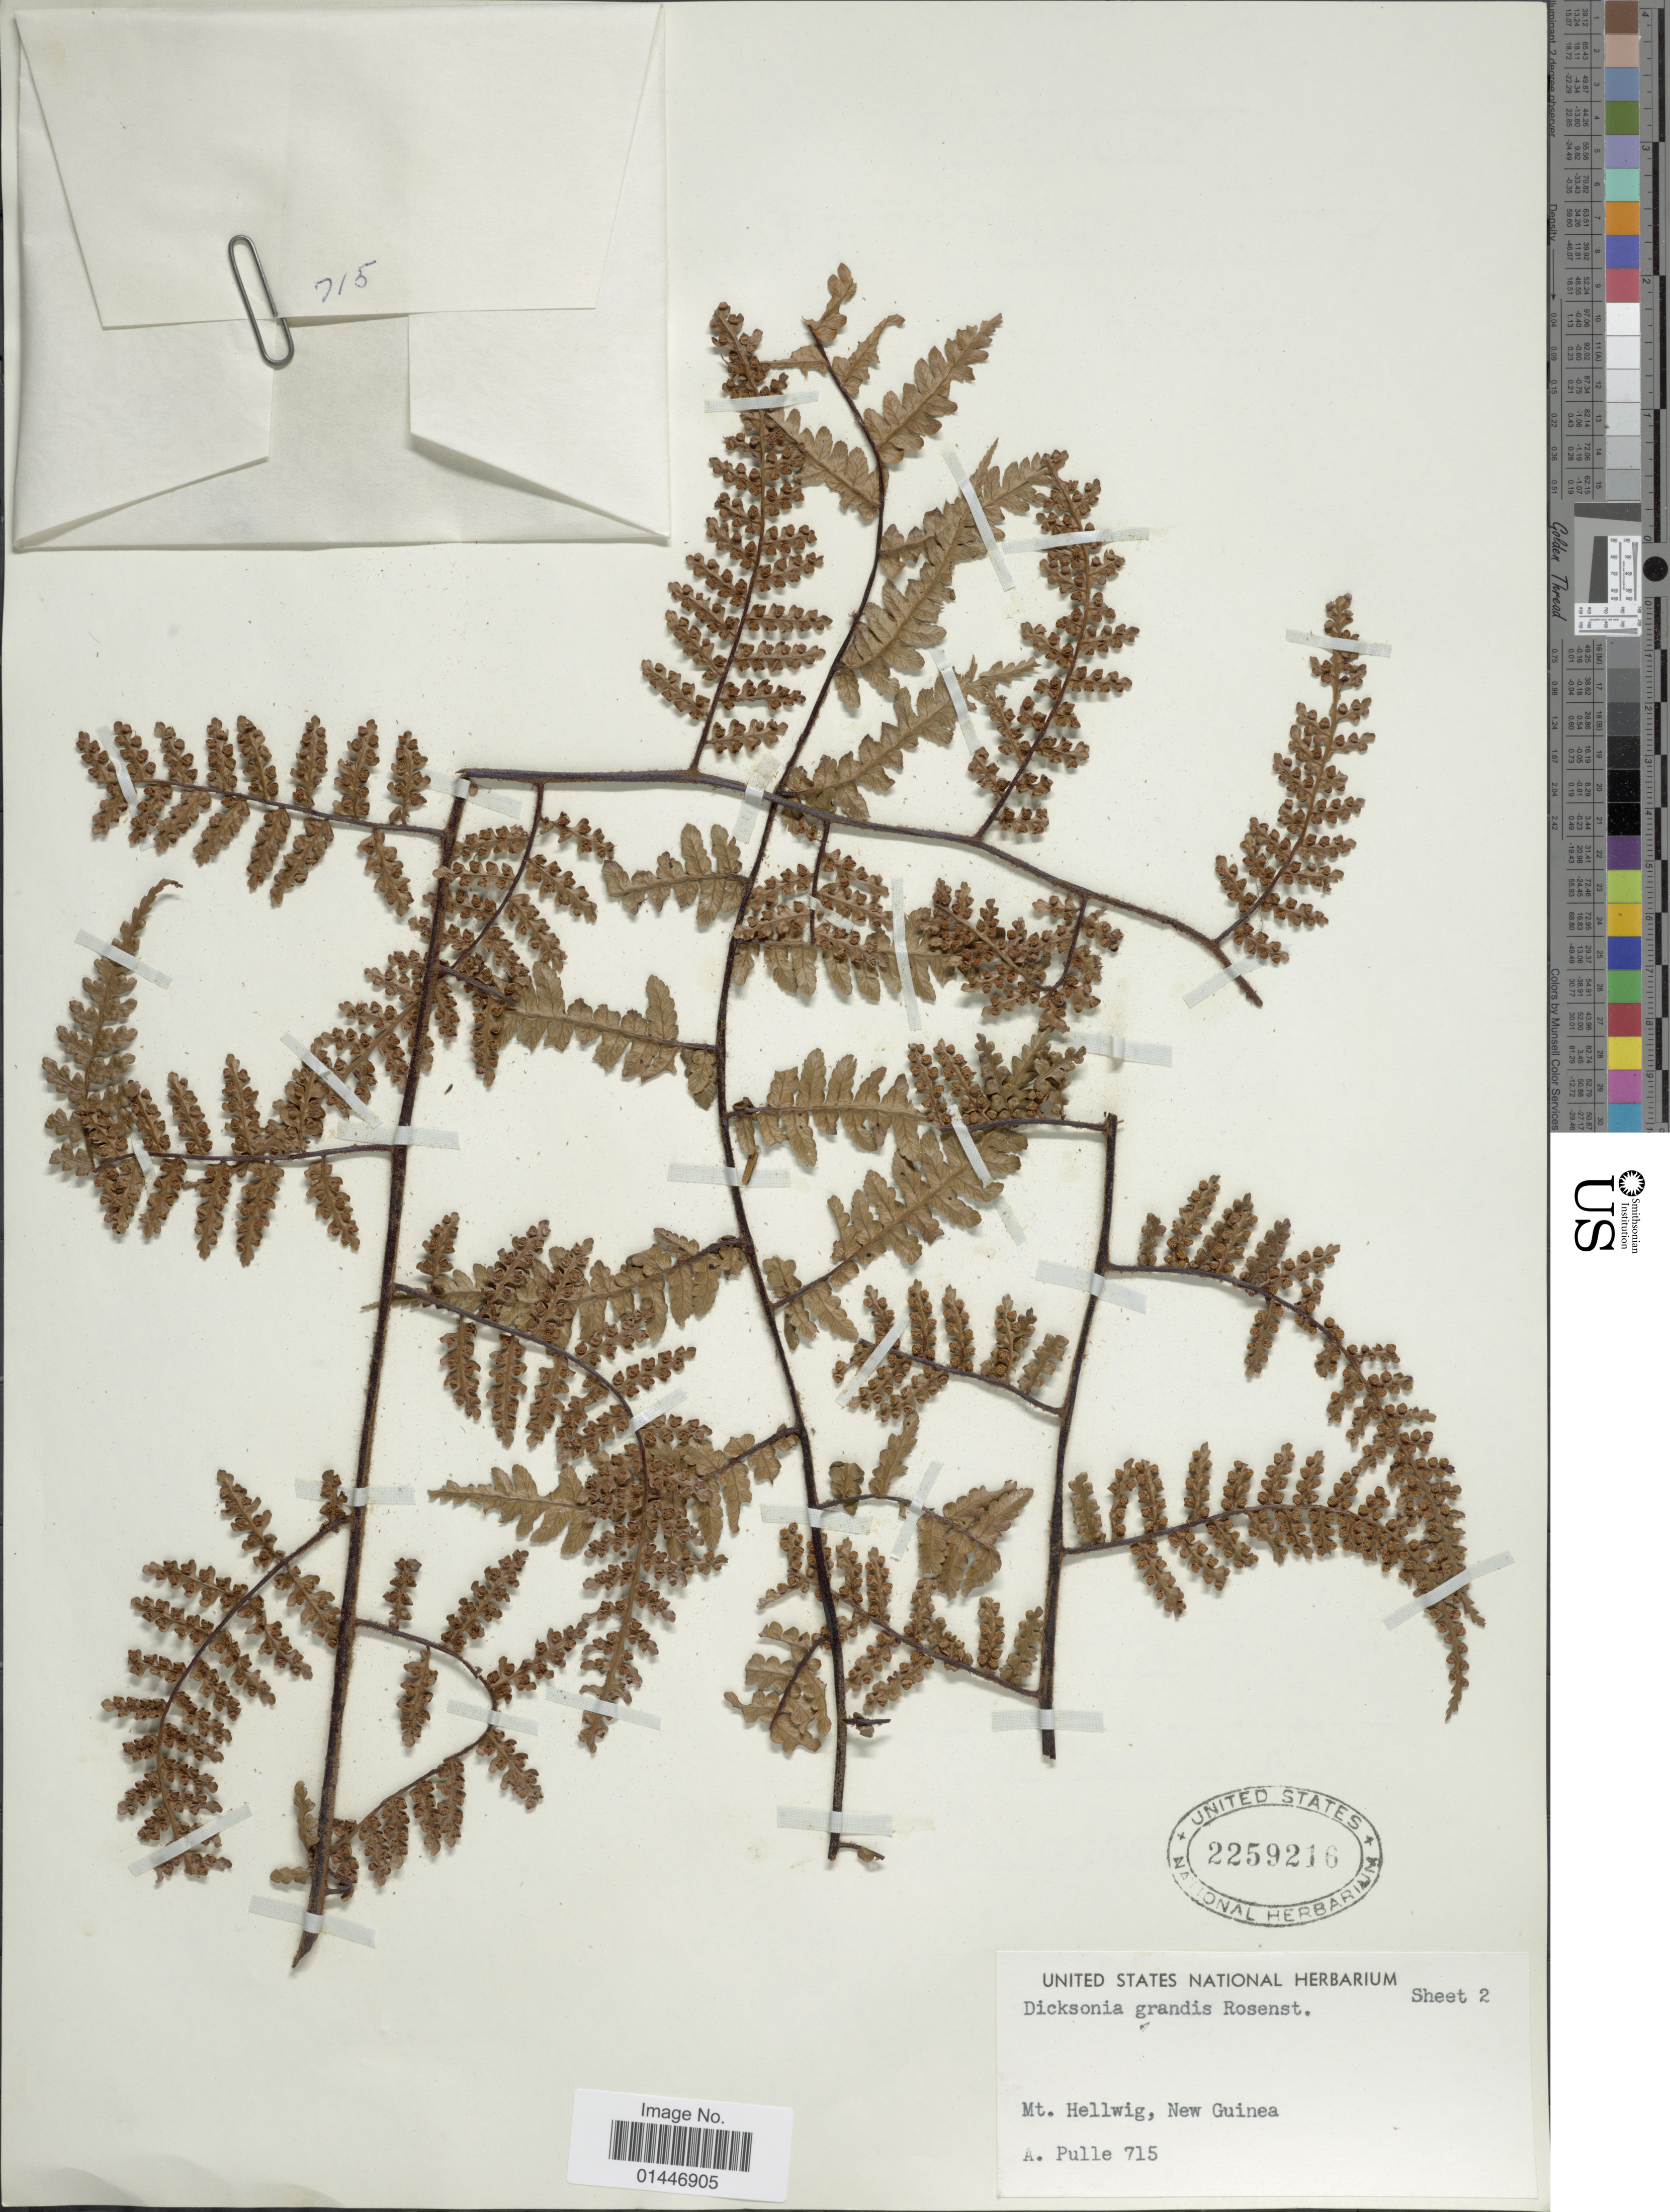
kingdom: Plantae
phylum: Tracheophyta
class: Polypodiopsida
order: Cyatheales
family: Dicksoniaceae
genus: Dicksonia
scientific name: Dicksonia grandis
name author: Rosenst.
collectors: A. A. Pulle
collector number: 715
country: Papua New Guinea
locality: Mt. Hellwig, New Guinea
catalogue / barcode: US 2259216